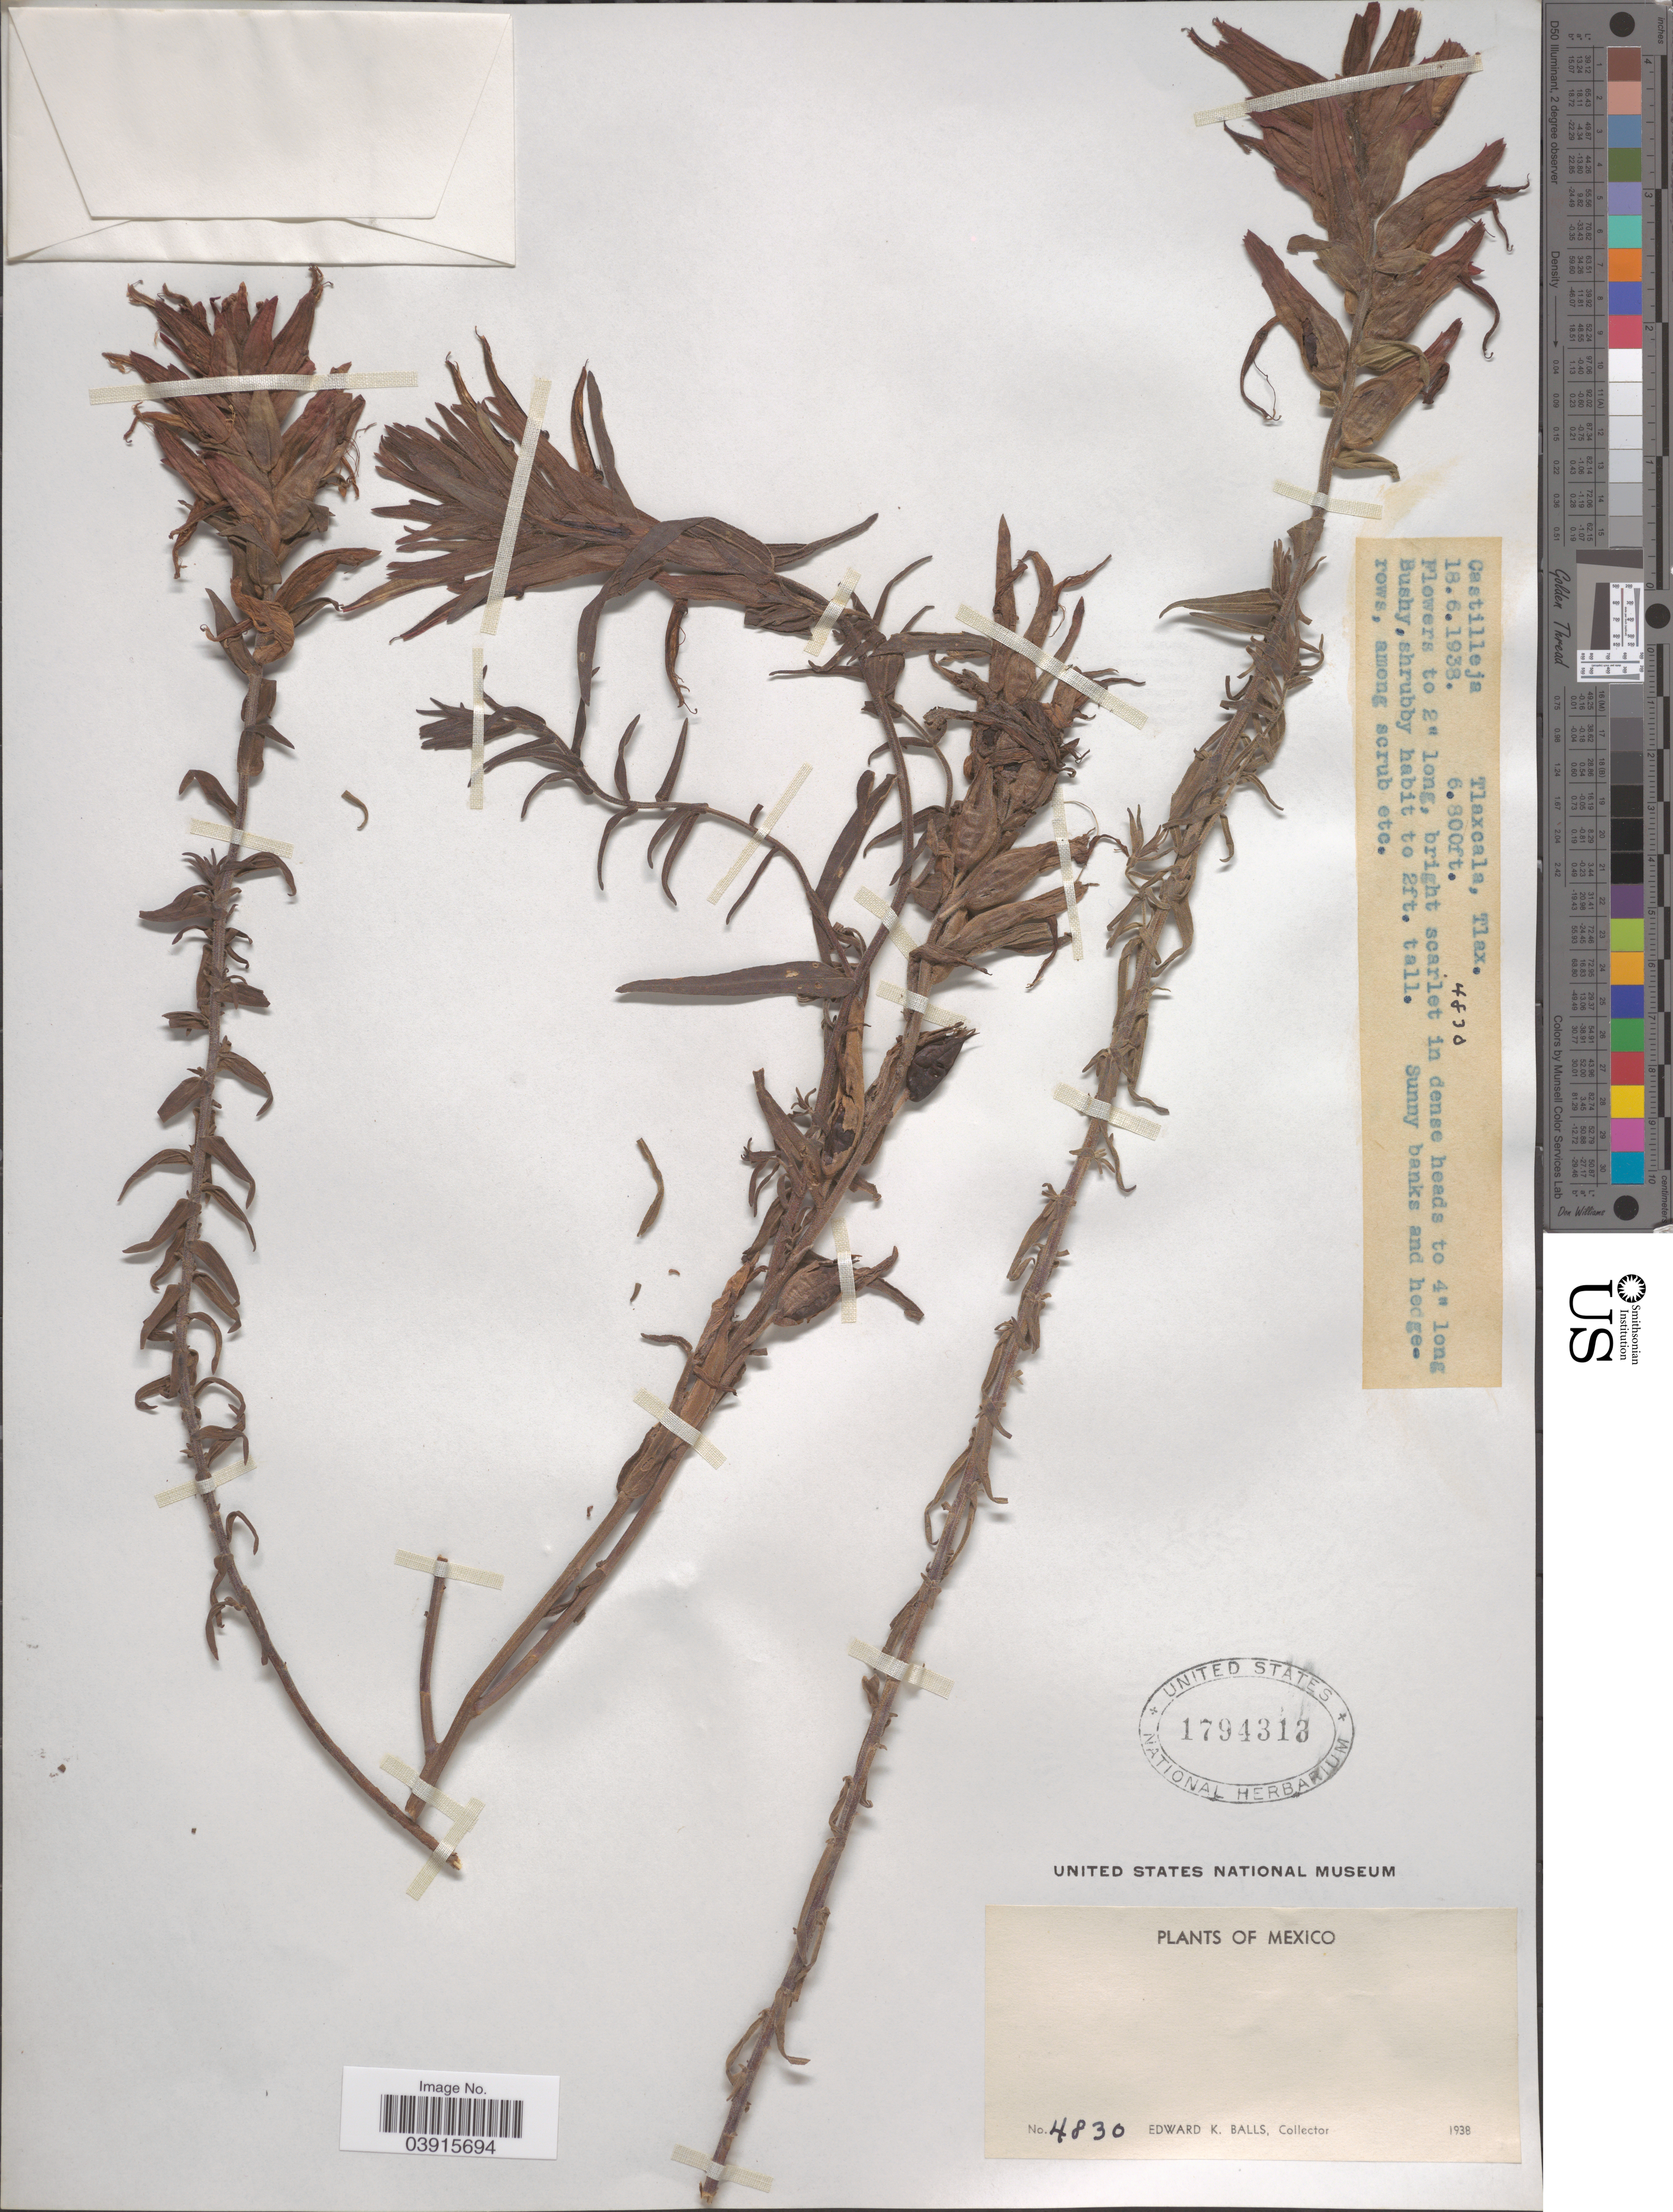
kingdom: Plantae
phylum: Tracheophyta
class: Magnoliopsida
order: Lamiales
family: Orobanchaceae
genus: Castilleja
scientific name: Castilleja tenuiflora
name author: Benth.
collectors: E. K. Balls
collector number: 4830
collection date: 1938-06-18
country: Mexico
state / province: Tlaxcala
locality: Tlaxcala.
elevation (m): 2073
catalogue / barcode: US 1794313